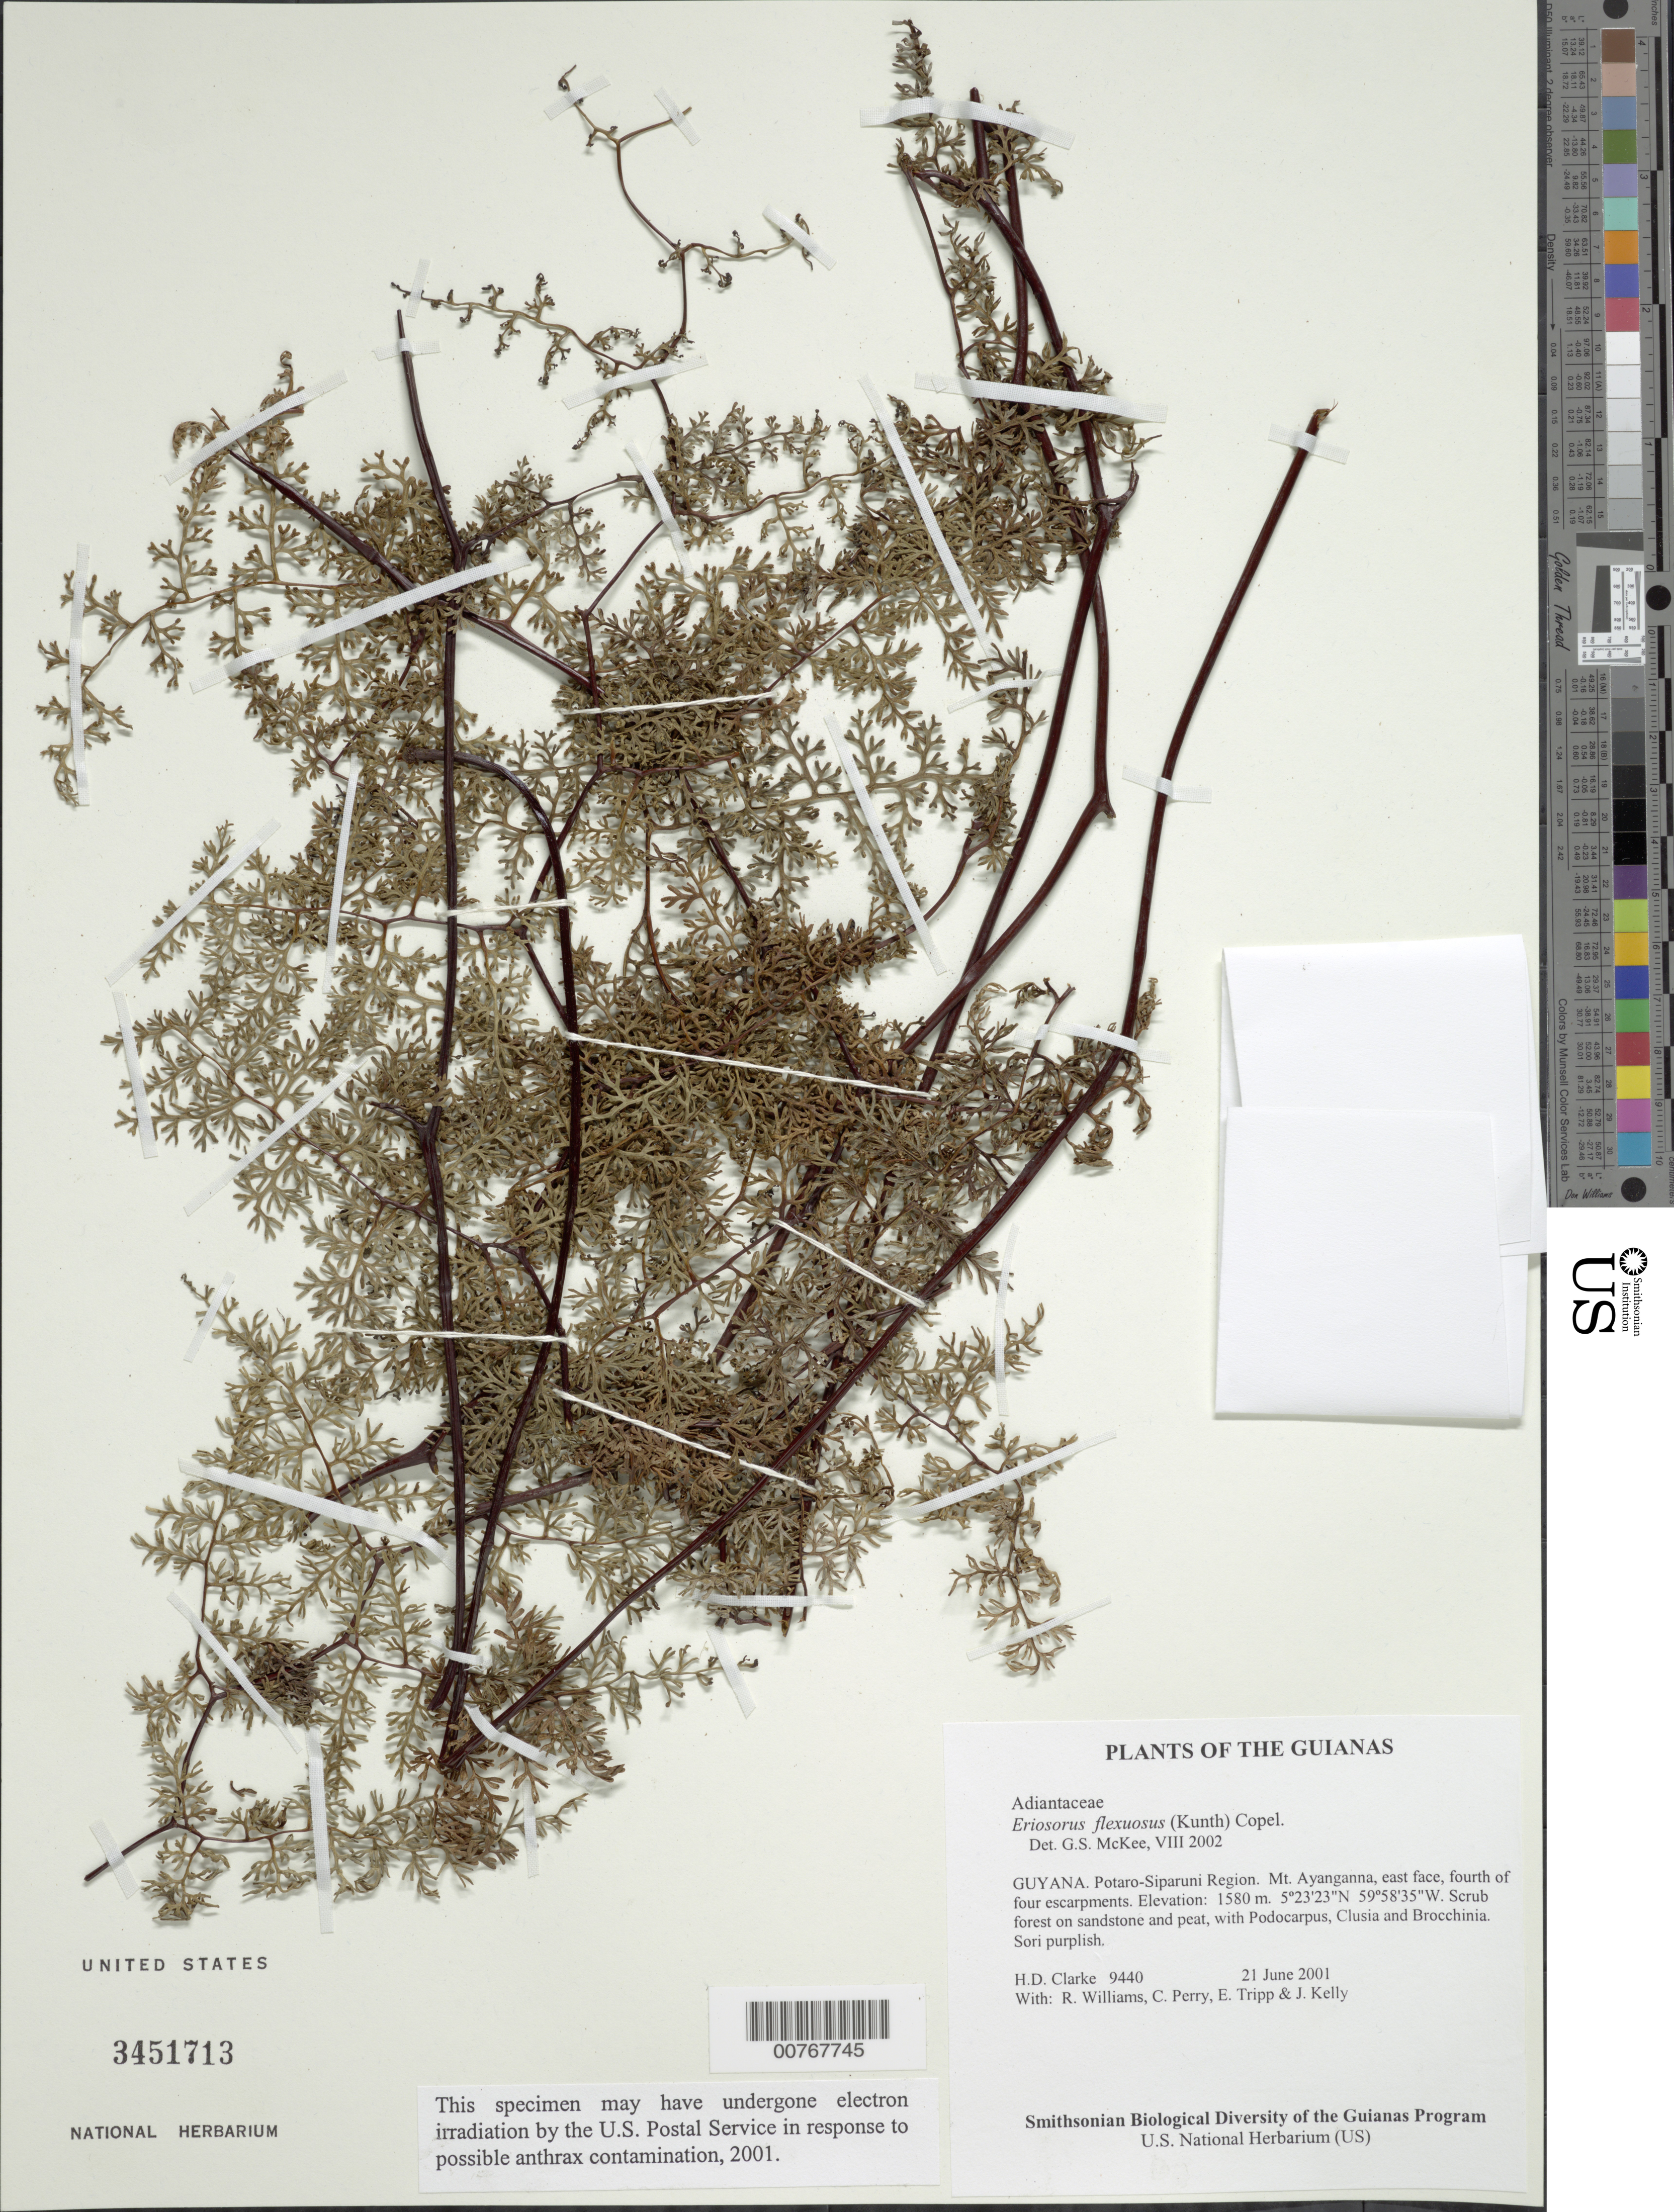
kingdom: Plantae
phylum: Tracheophyta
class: Polypodiopsida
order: Polypodiales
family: Pteridaceae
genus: Jamesonia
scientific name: Jamesonia flexuosa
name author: (Humb. & Bonpl.) Christenh.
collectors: H. D. Clarke, R. Williams, C. Perry, E. Tripp & J. Kelly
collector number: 9440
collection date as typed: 21 June 2001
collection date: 2001-06-21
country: Guyana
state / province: Potaro-Siparuni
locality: Mt. Ayanganna, east face, fourth of four escarpments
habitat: Scrub forest on sandstone and peat, with Podocarpus, Clusia and Brocchinia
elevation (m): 1580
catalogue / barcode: US 3451713